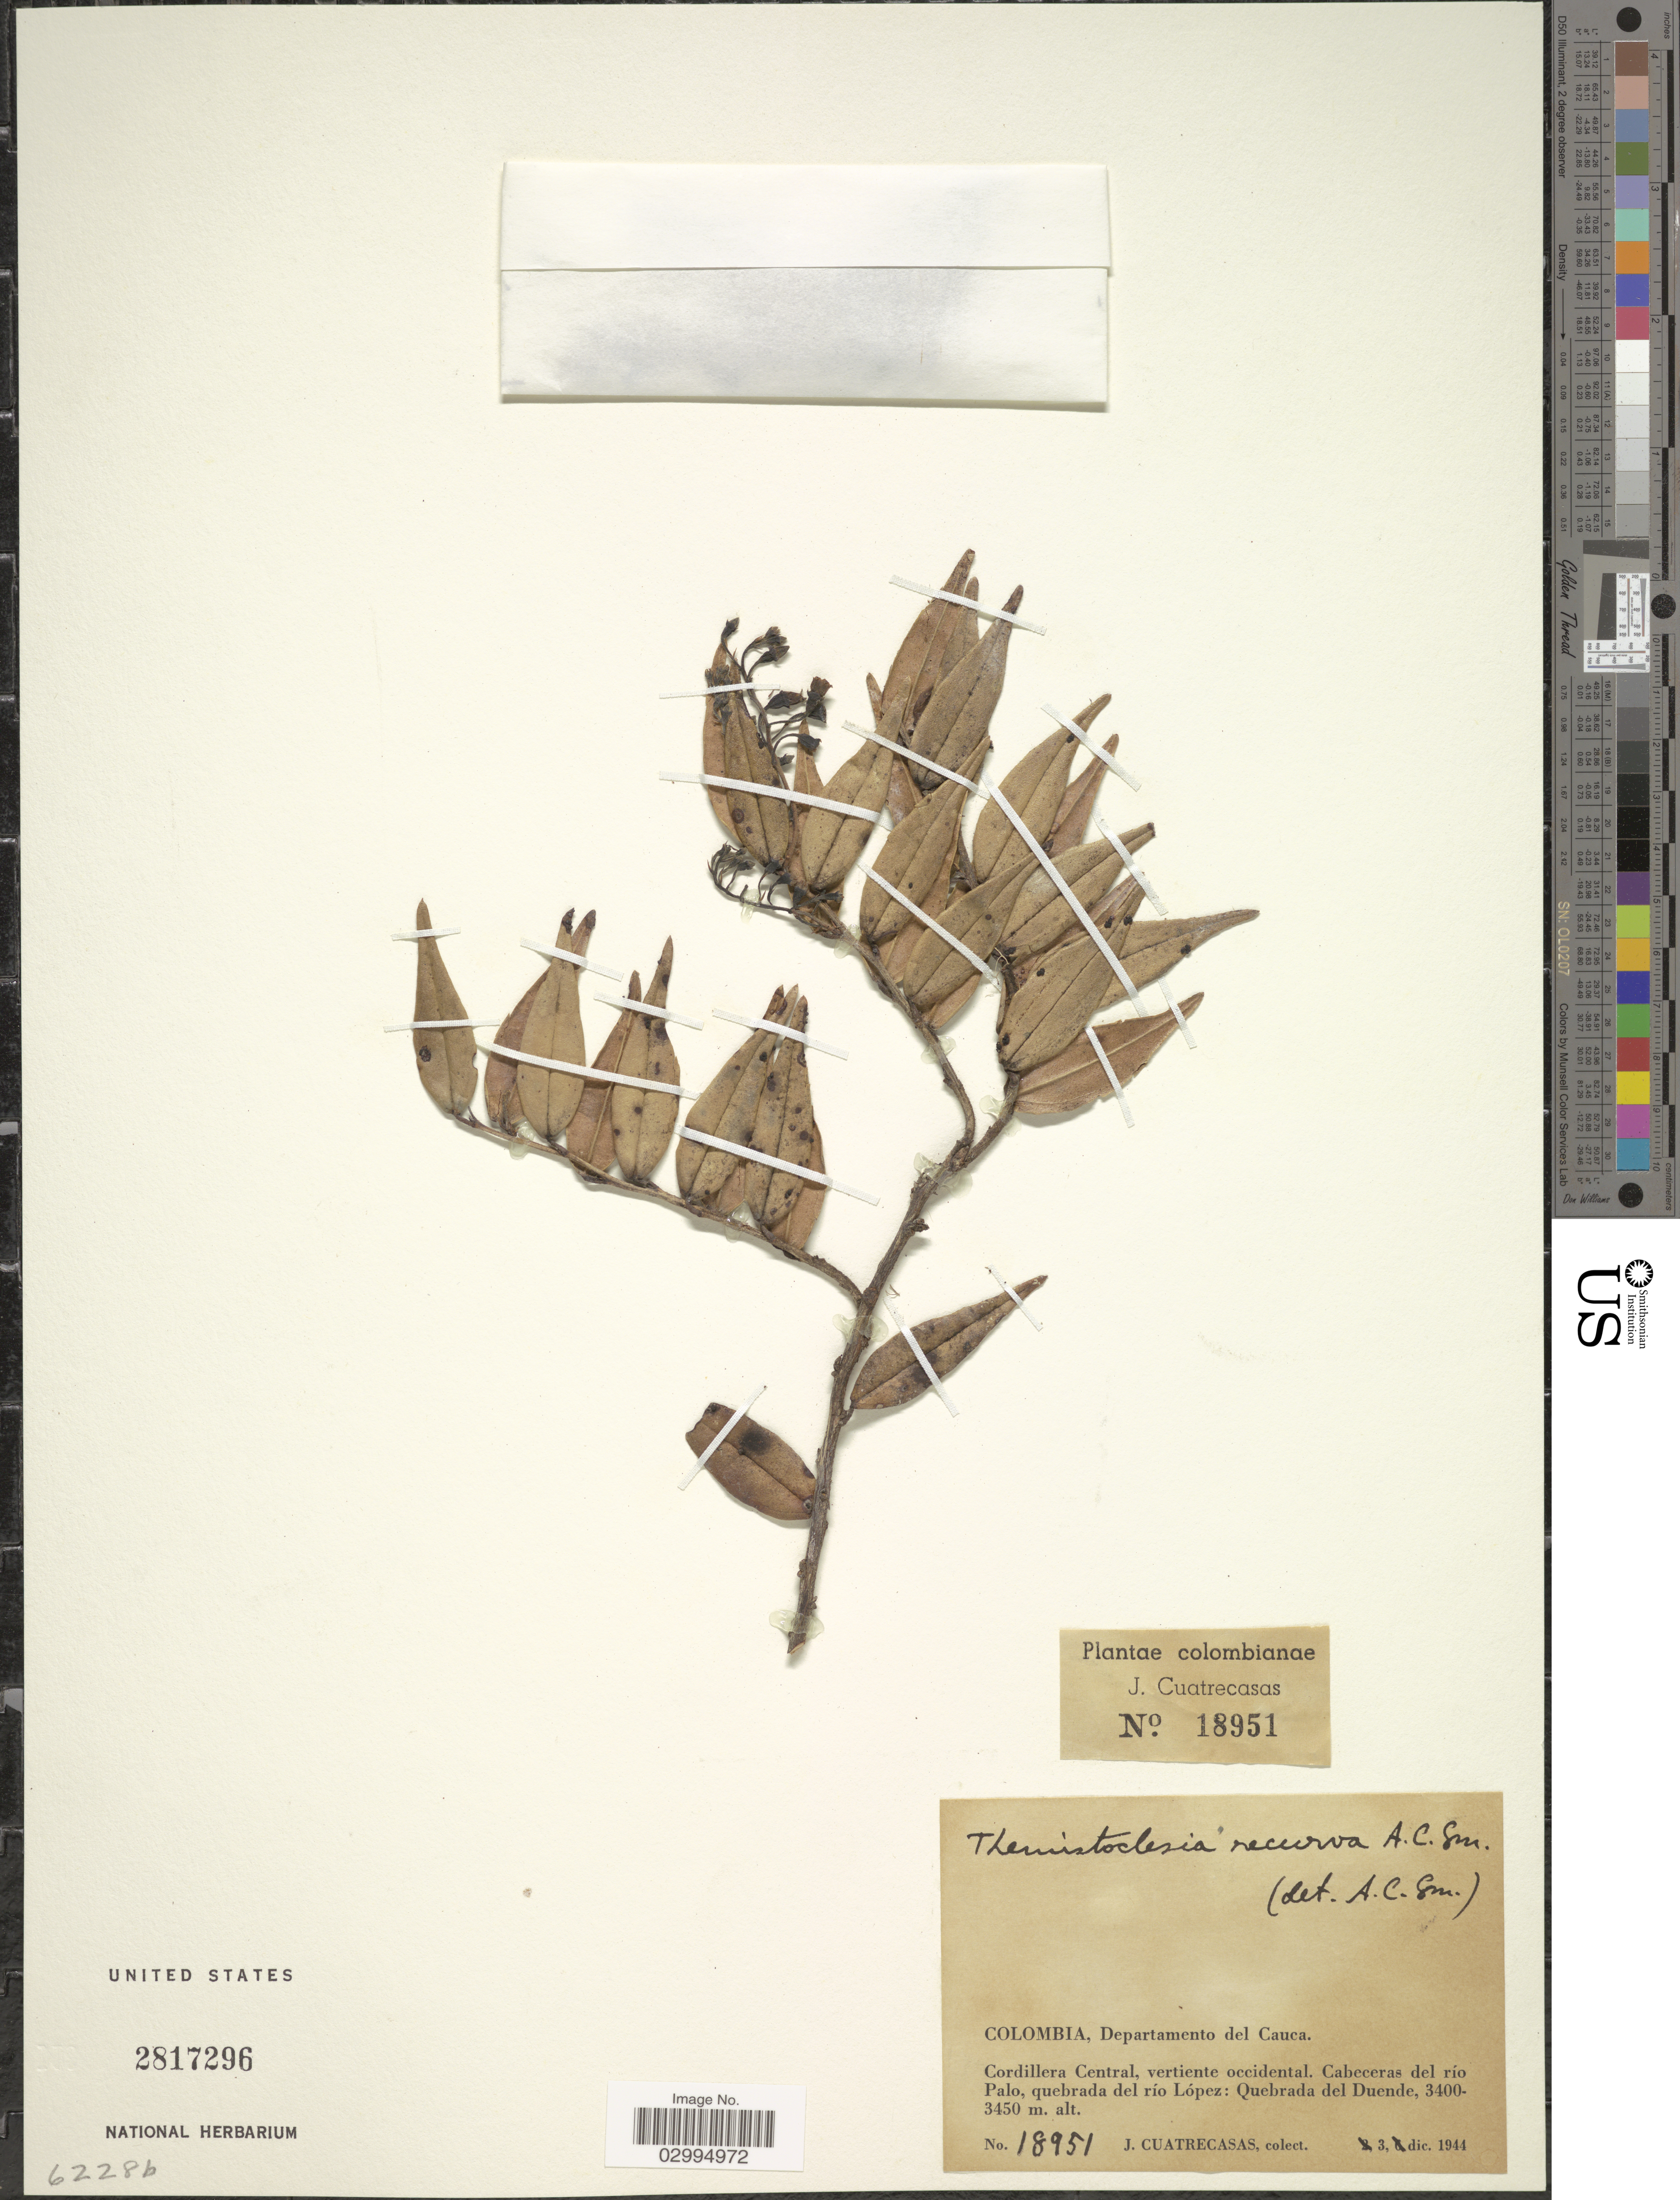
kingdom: Plantae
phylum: Tracheophyta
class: Magnoliopsida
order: Ericales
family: Ericaceae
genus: Themistoclesia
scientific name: Themistoclesia recurva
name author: A.C. Sm.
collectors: J. Cuatrecasas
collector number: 18951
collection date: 1944-12-03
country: Colombia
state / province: Cauca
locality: Departamento del Cauca. Cordillera Central, vertiente occidental. Cabeceras del río Palo, quebrada del río López: Quebrada del Duende.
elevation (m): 3400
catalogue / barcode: US 2817296